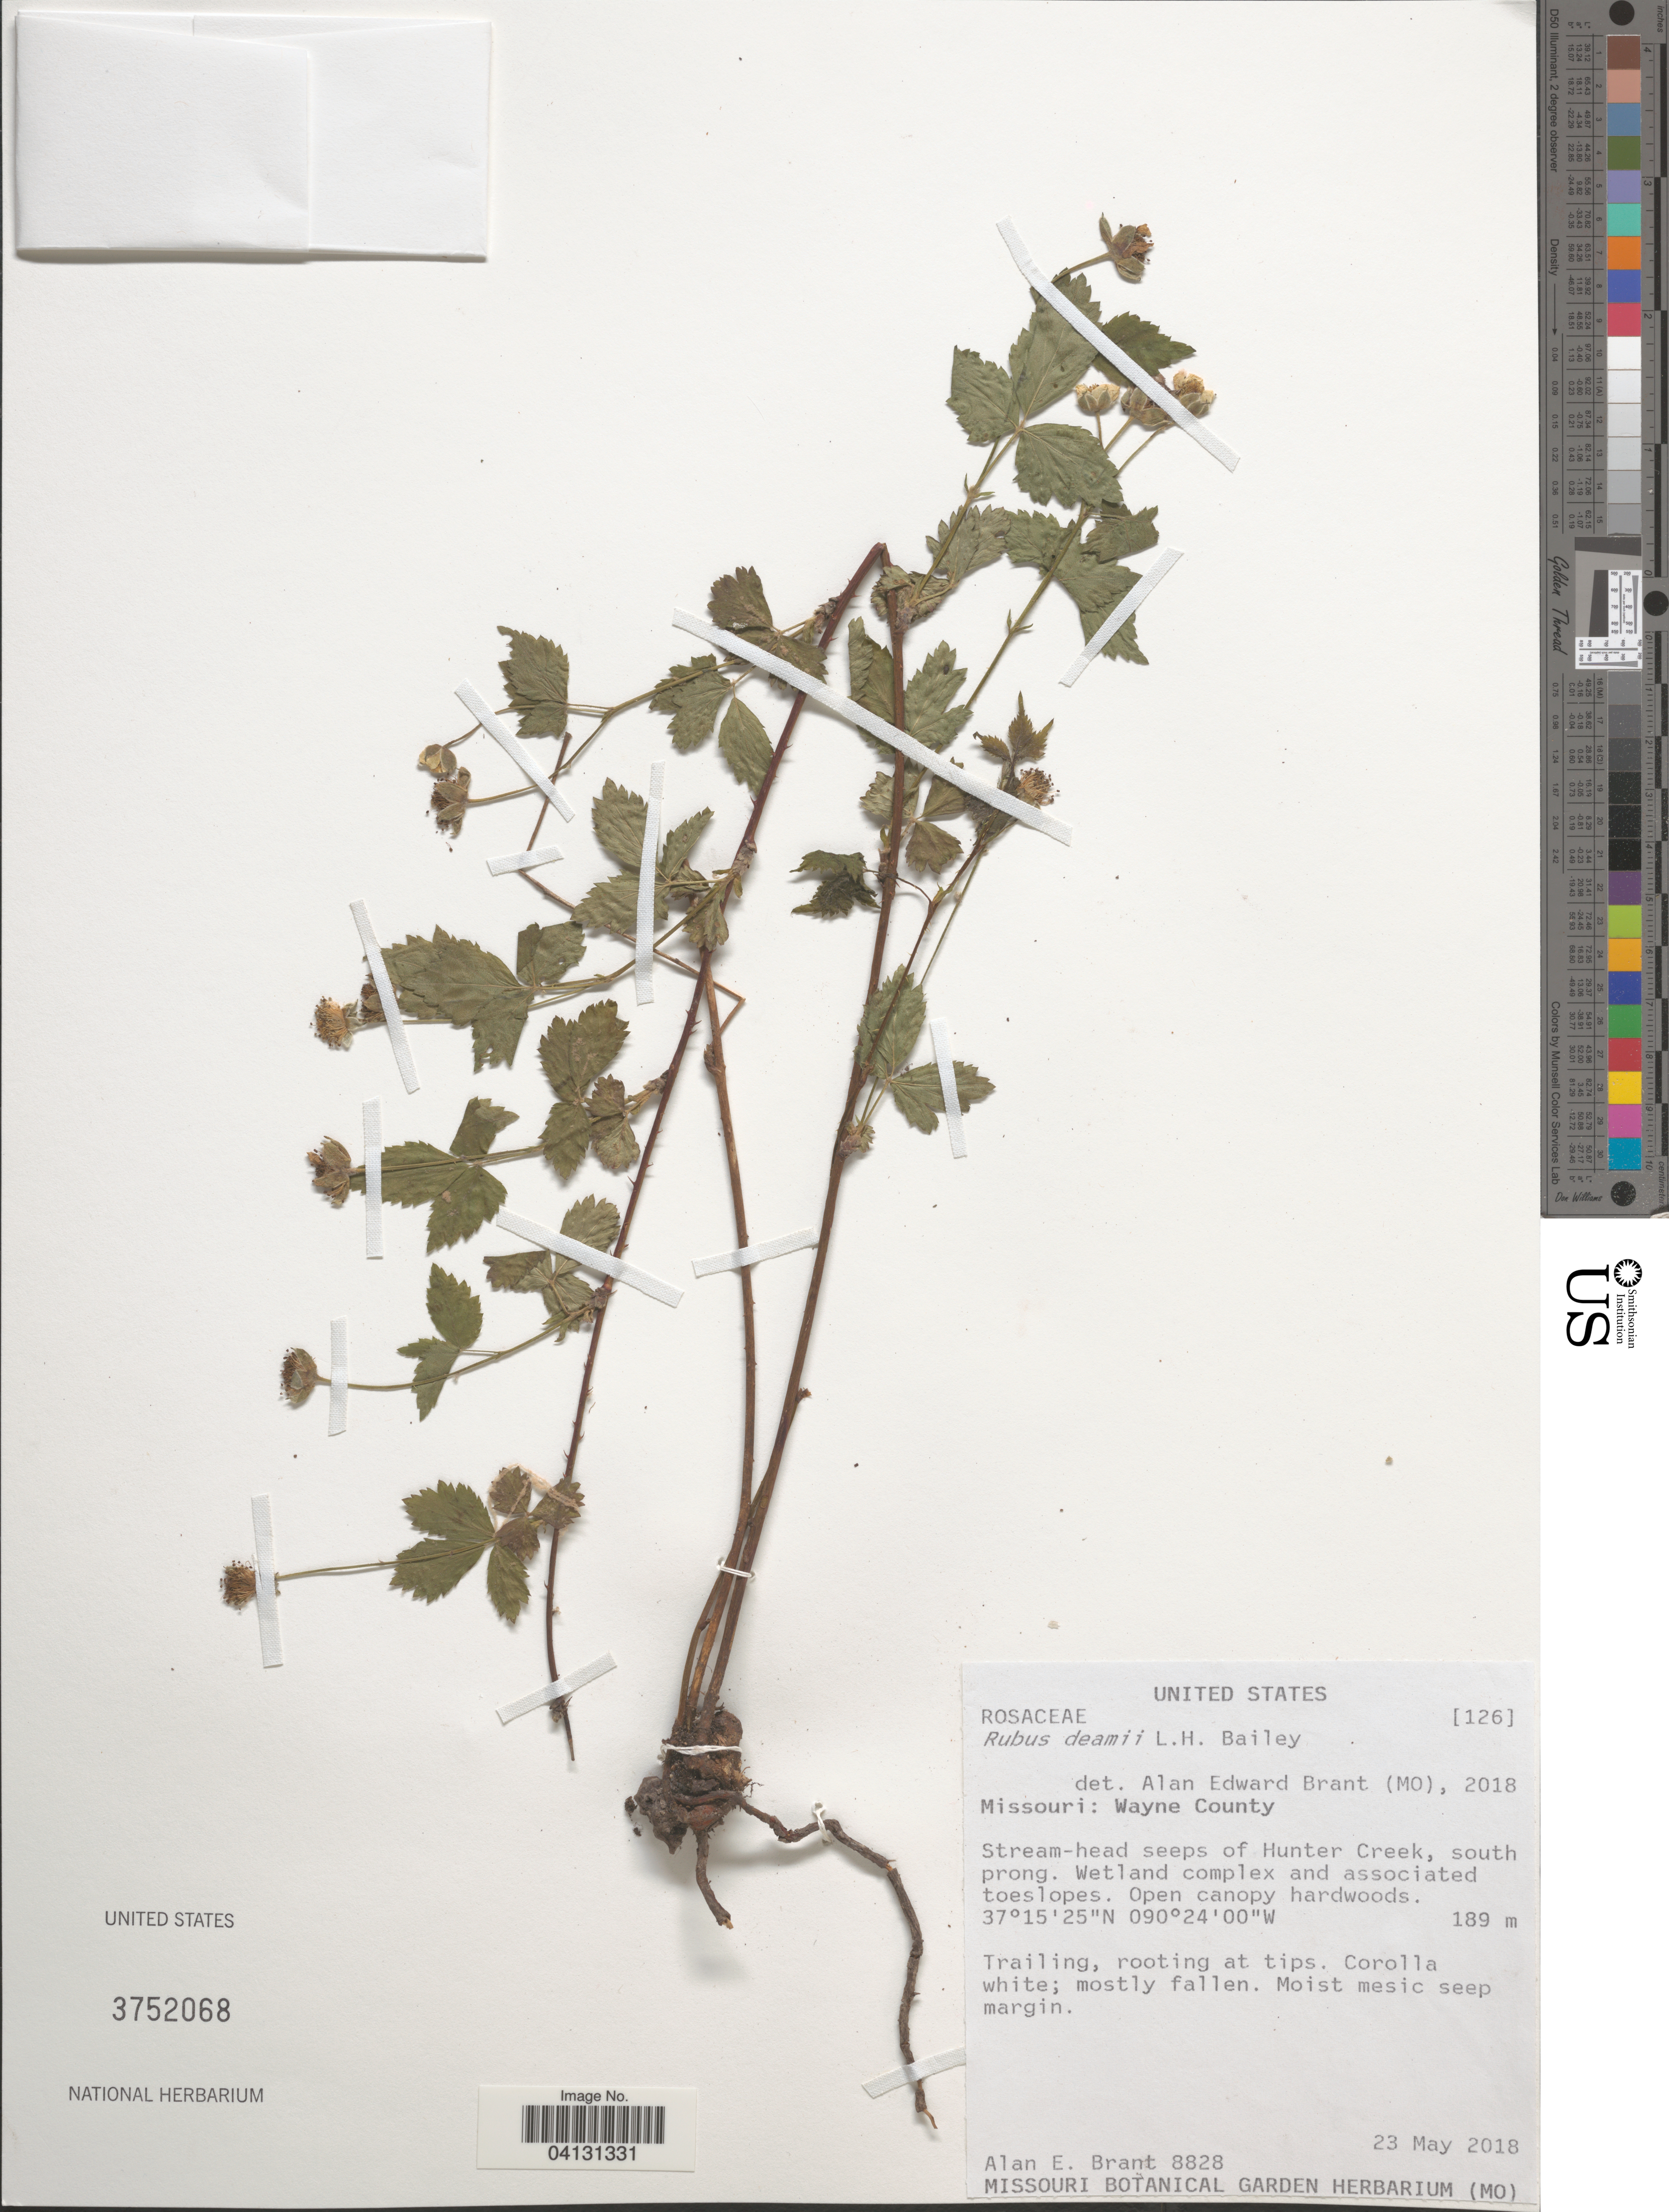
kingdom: Plantae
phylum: Tracheophyta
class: Magnoliopsida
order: Rosales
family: Rosaceae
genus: Rubus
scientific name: Rubus deamii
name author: L.H. Bailey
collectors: A. Brant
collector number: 8828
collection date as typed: Transcribed d/m/y: 23/5/2018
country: United States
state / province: Missouri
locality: Wayne County. Stream-head seeps of Hunter Creek, south prong.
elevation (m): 189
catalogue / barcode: US 3752068